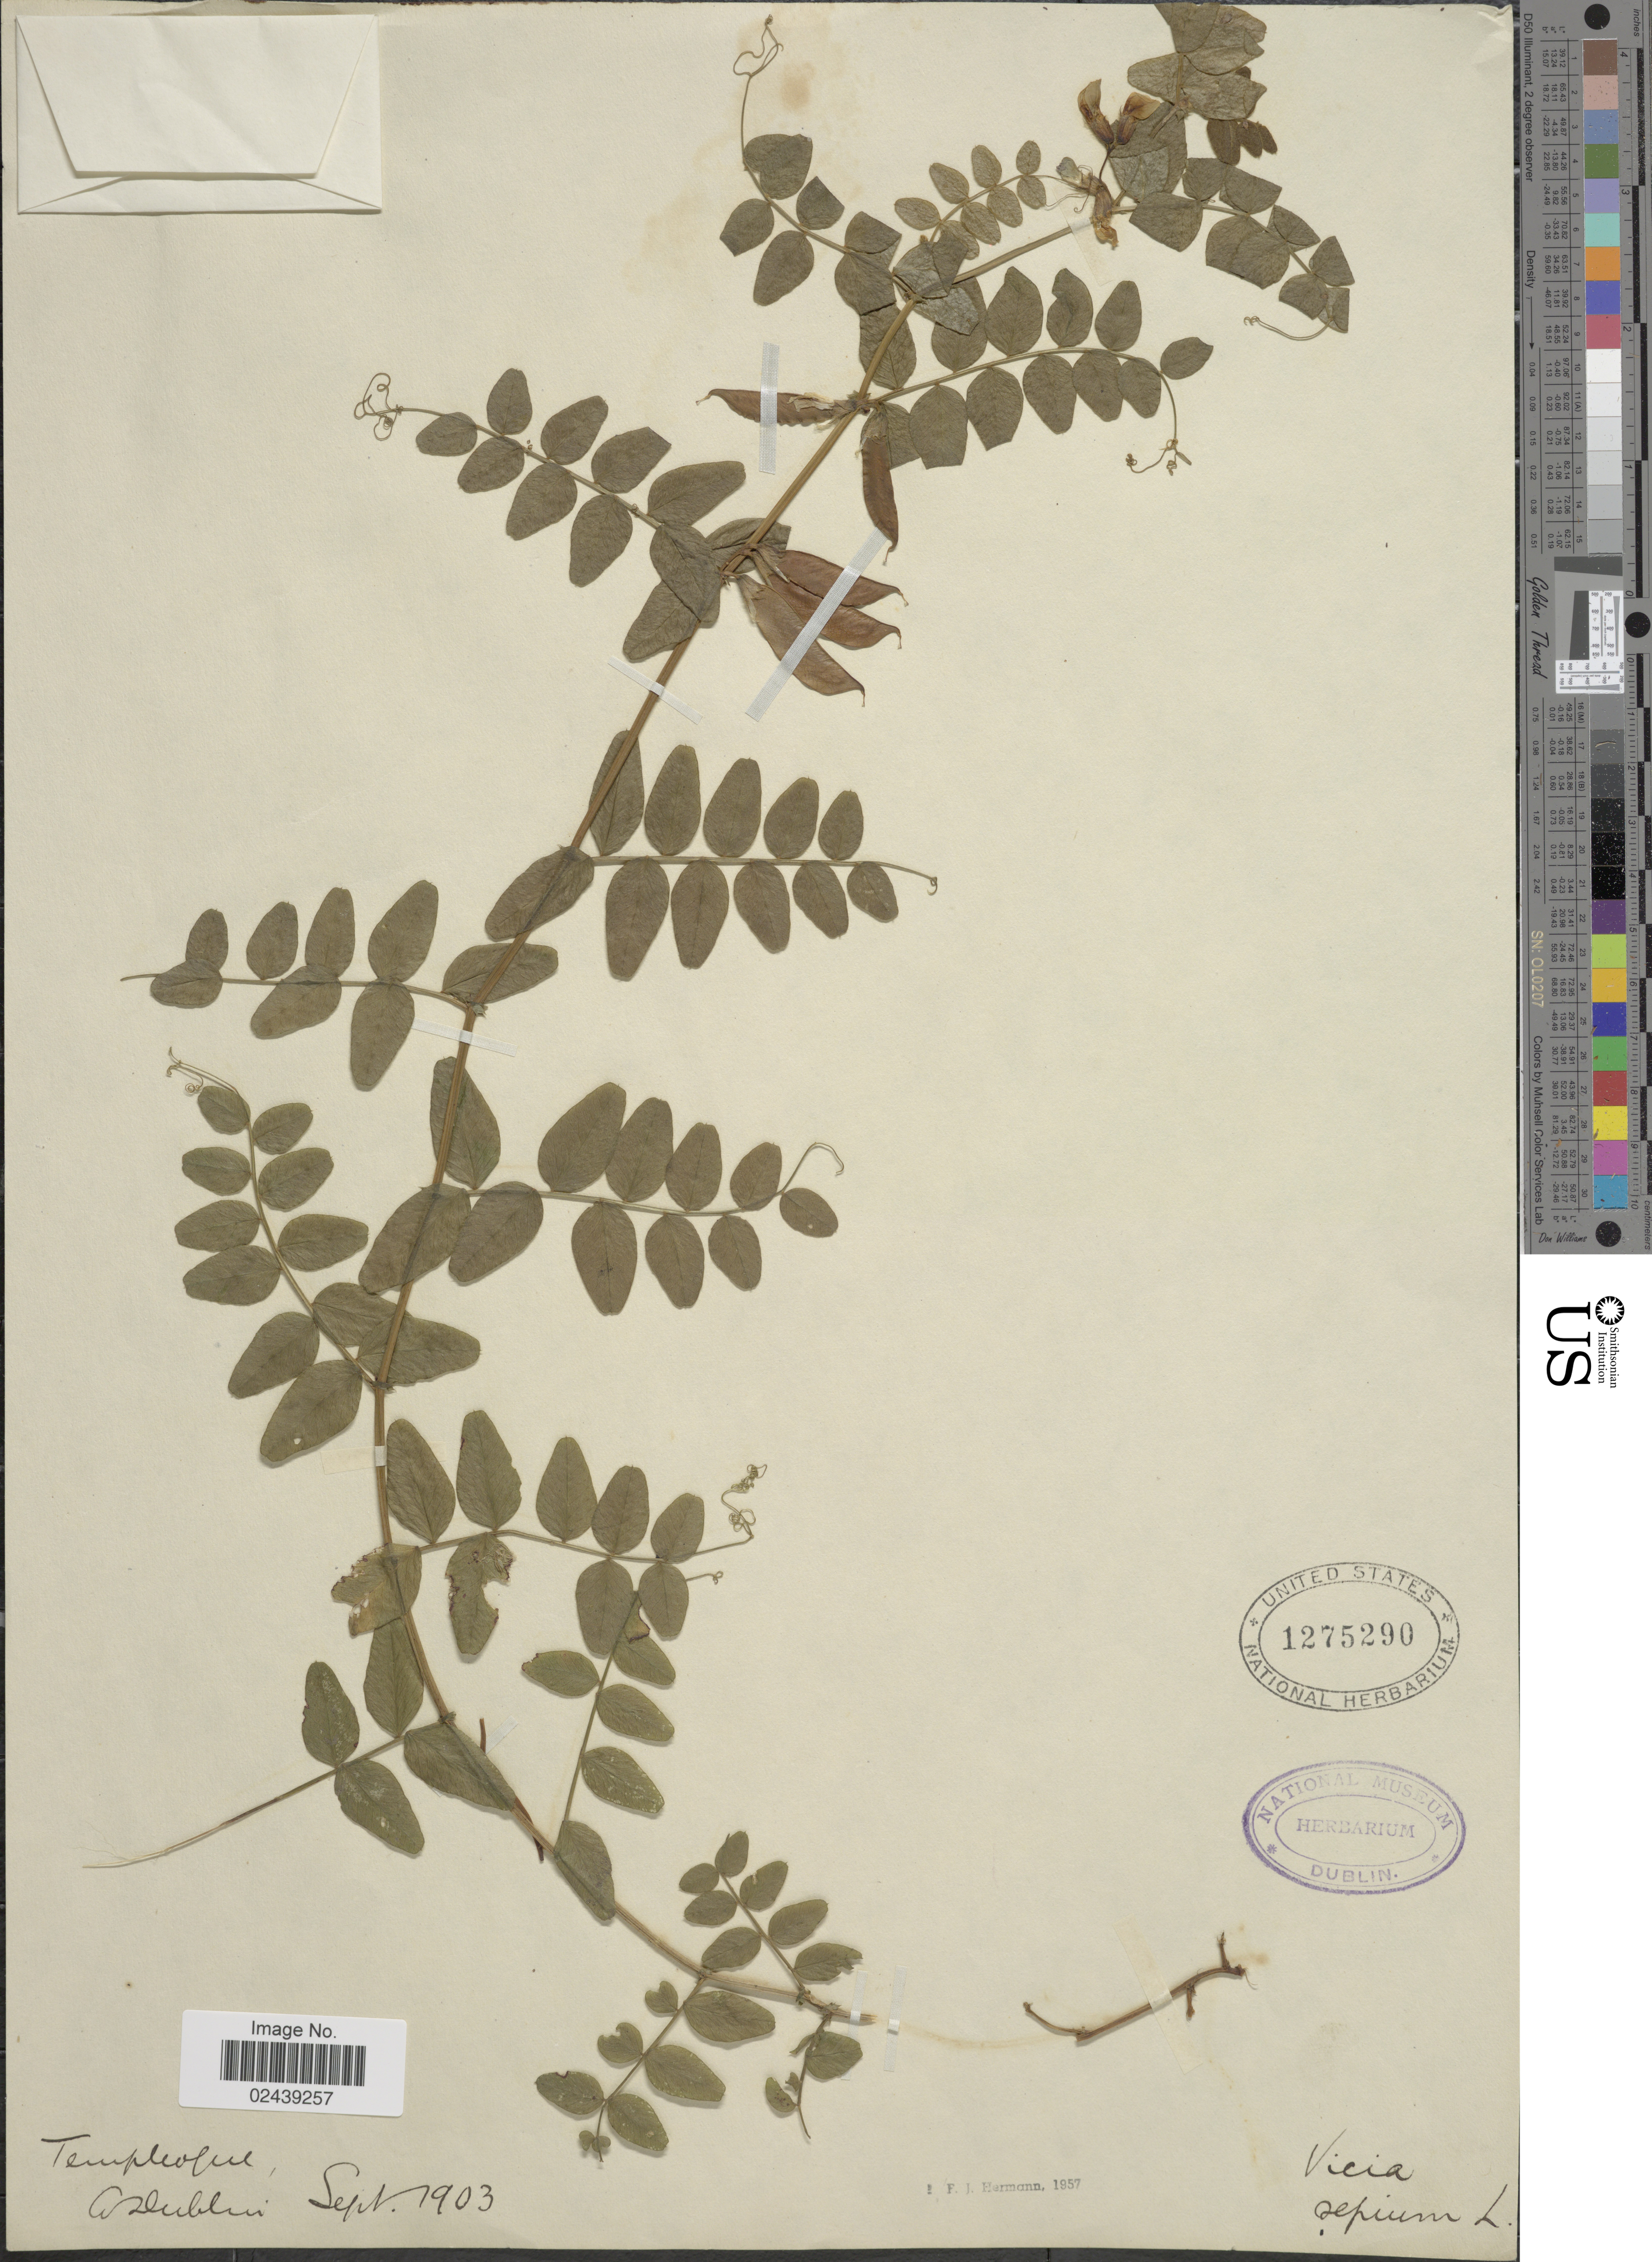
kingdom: Plantae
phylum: Tracheophyta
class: Magnoliopsida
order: Fabales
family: Fabaceae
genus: Vicia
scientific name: Vicia sepium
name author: L.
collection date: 1903-09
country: Ireland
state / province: Leinster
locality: Templeogue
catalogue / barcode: US 1275290